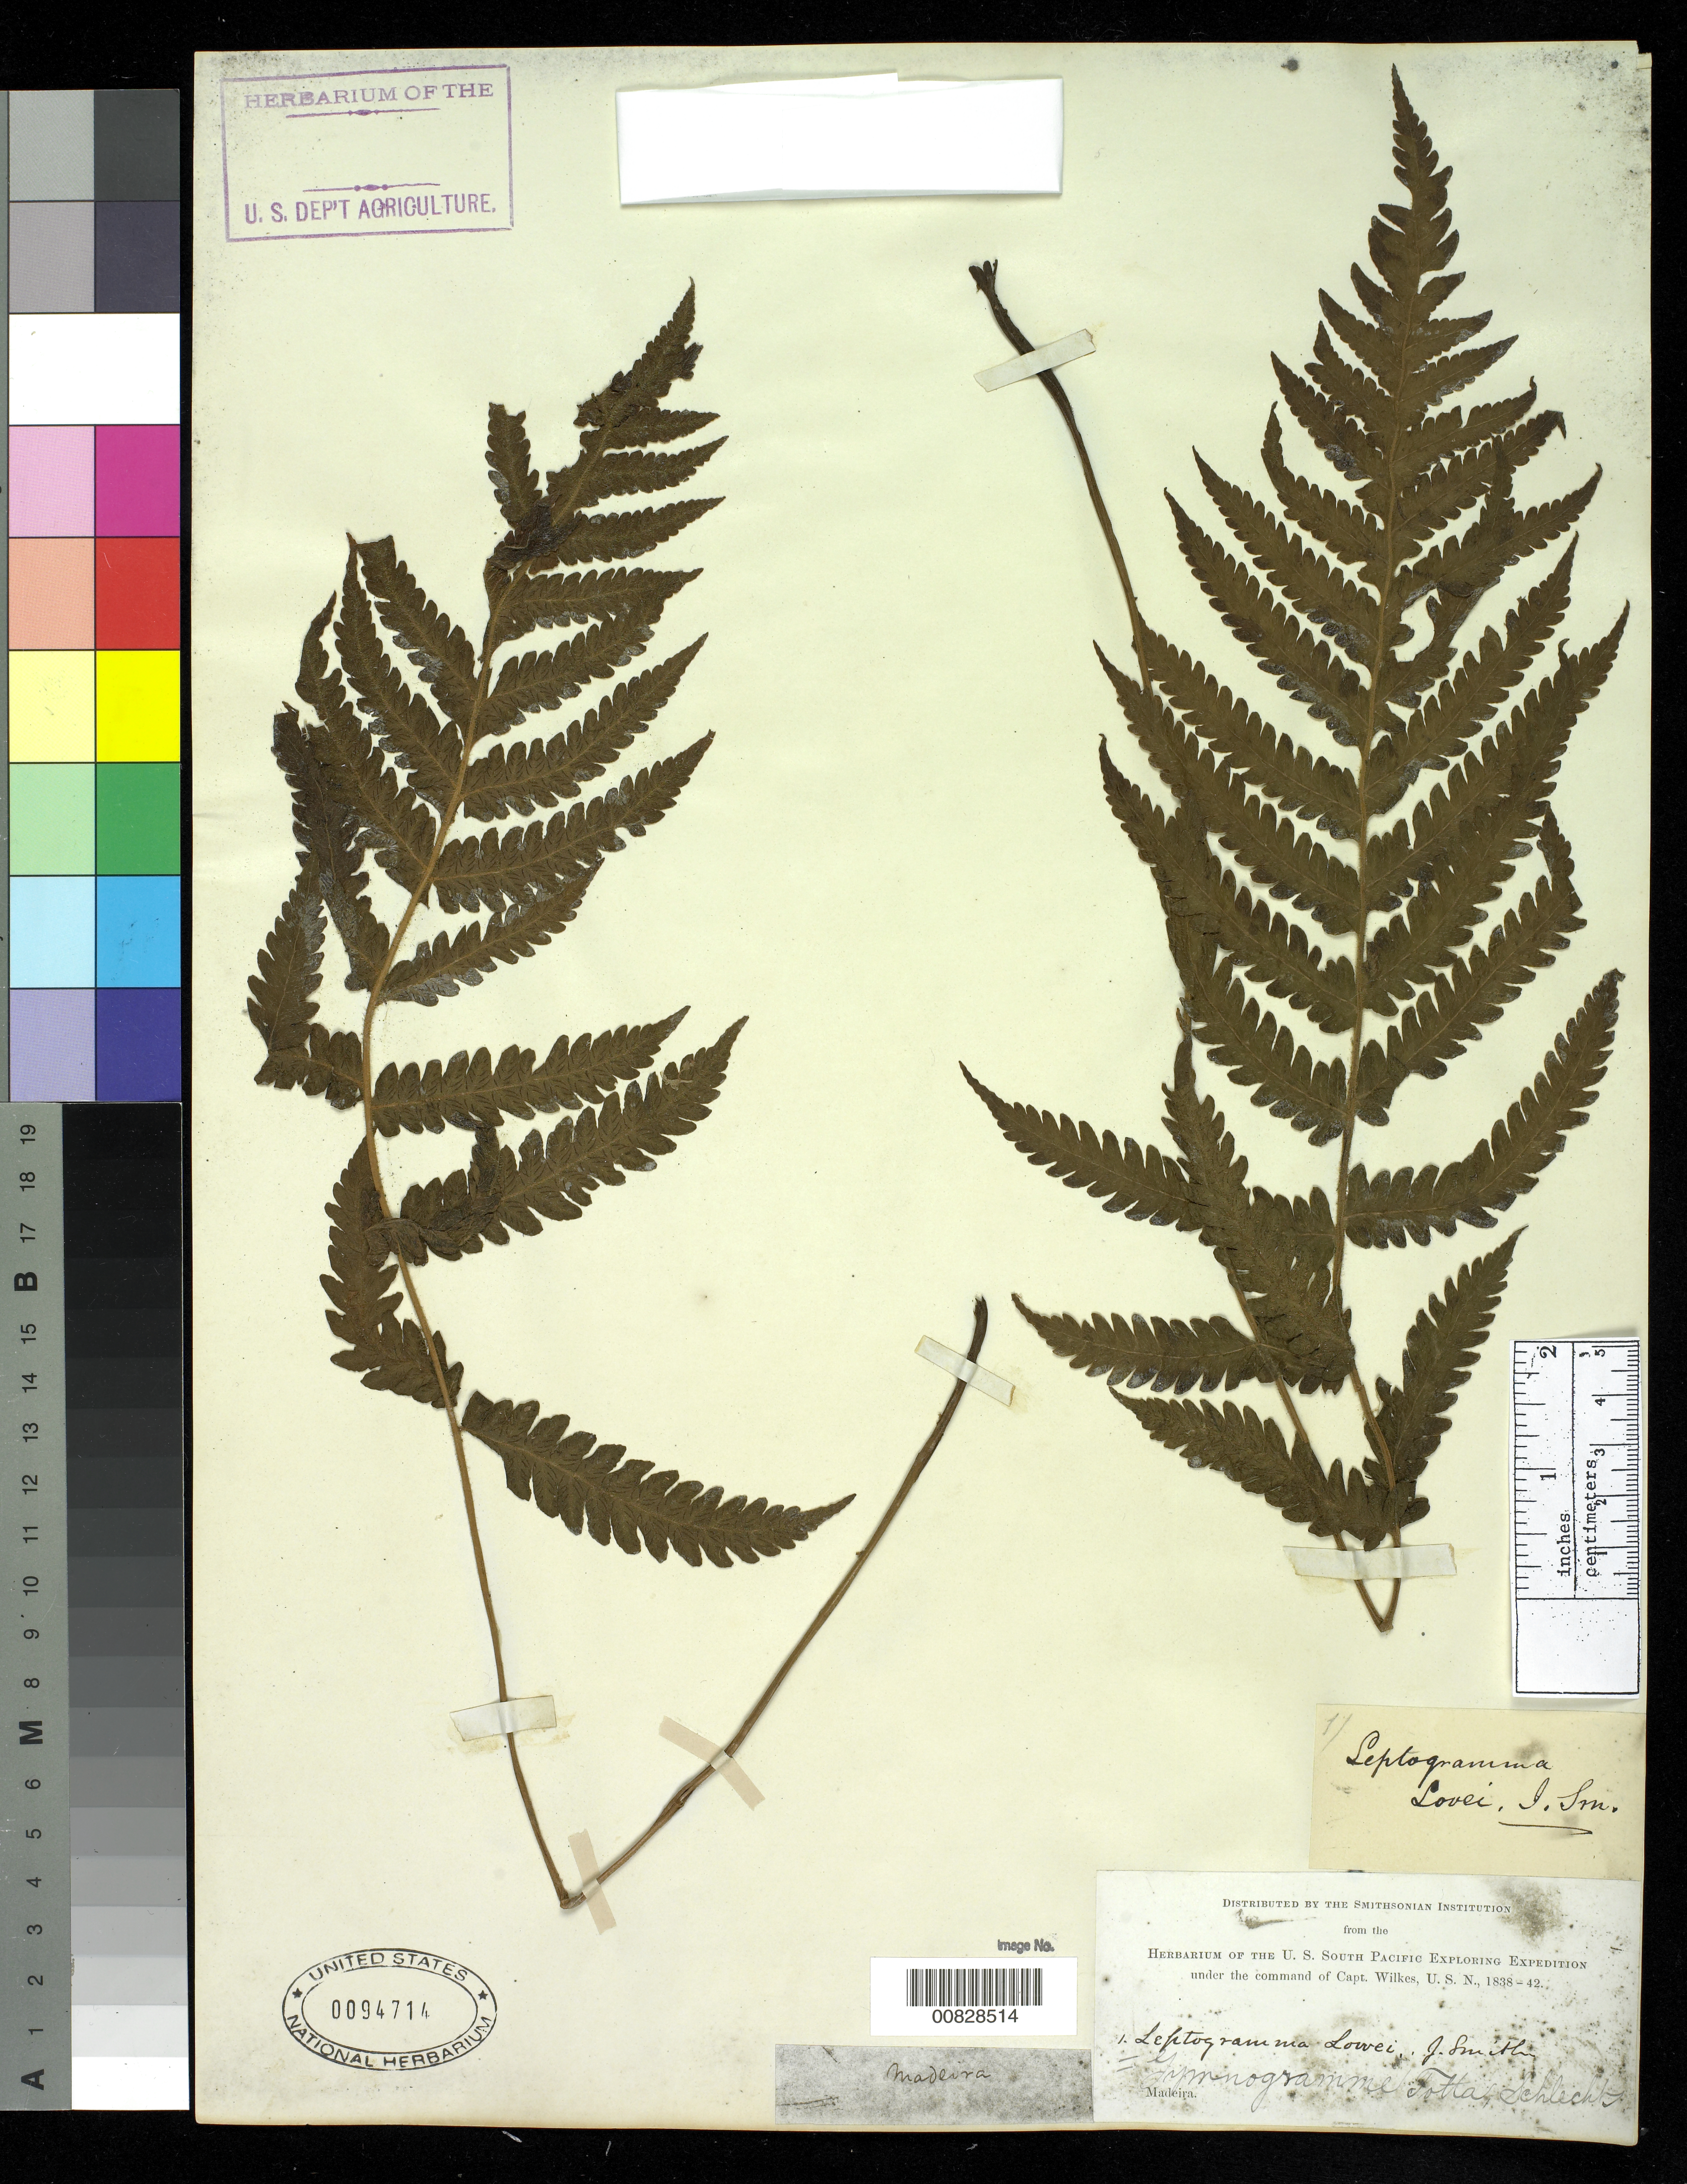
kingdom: Plantae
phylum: Tracheophyta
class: Polypodiopsida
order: Polypodiales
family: Thelypteridaceae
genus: Stegnogramma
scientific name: Stegnogramma pozoi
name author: (Lag.) K. Iwats.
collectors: Wilkes Explor. Exped.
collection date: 1838/1842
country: Portugal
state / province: Madeira (Aut. Reg.)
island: Madeira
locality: Funchal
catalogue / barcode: US 94714